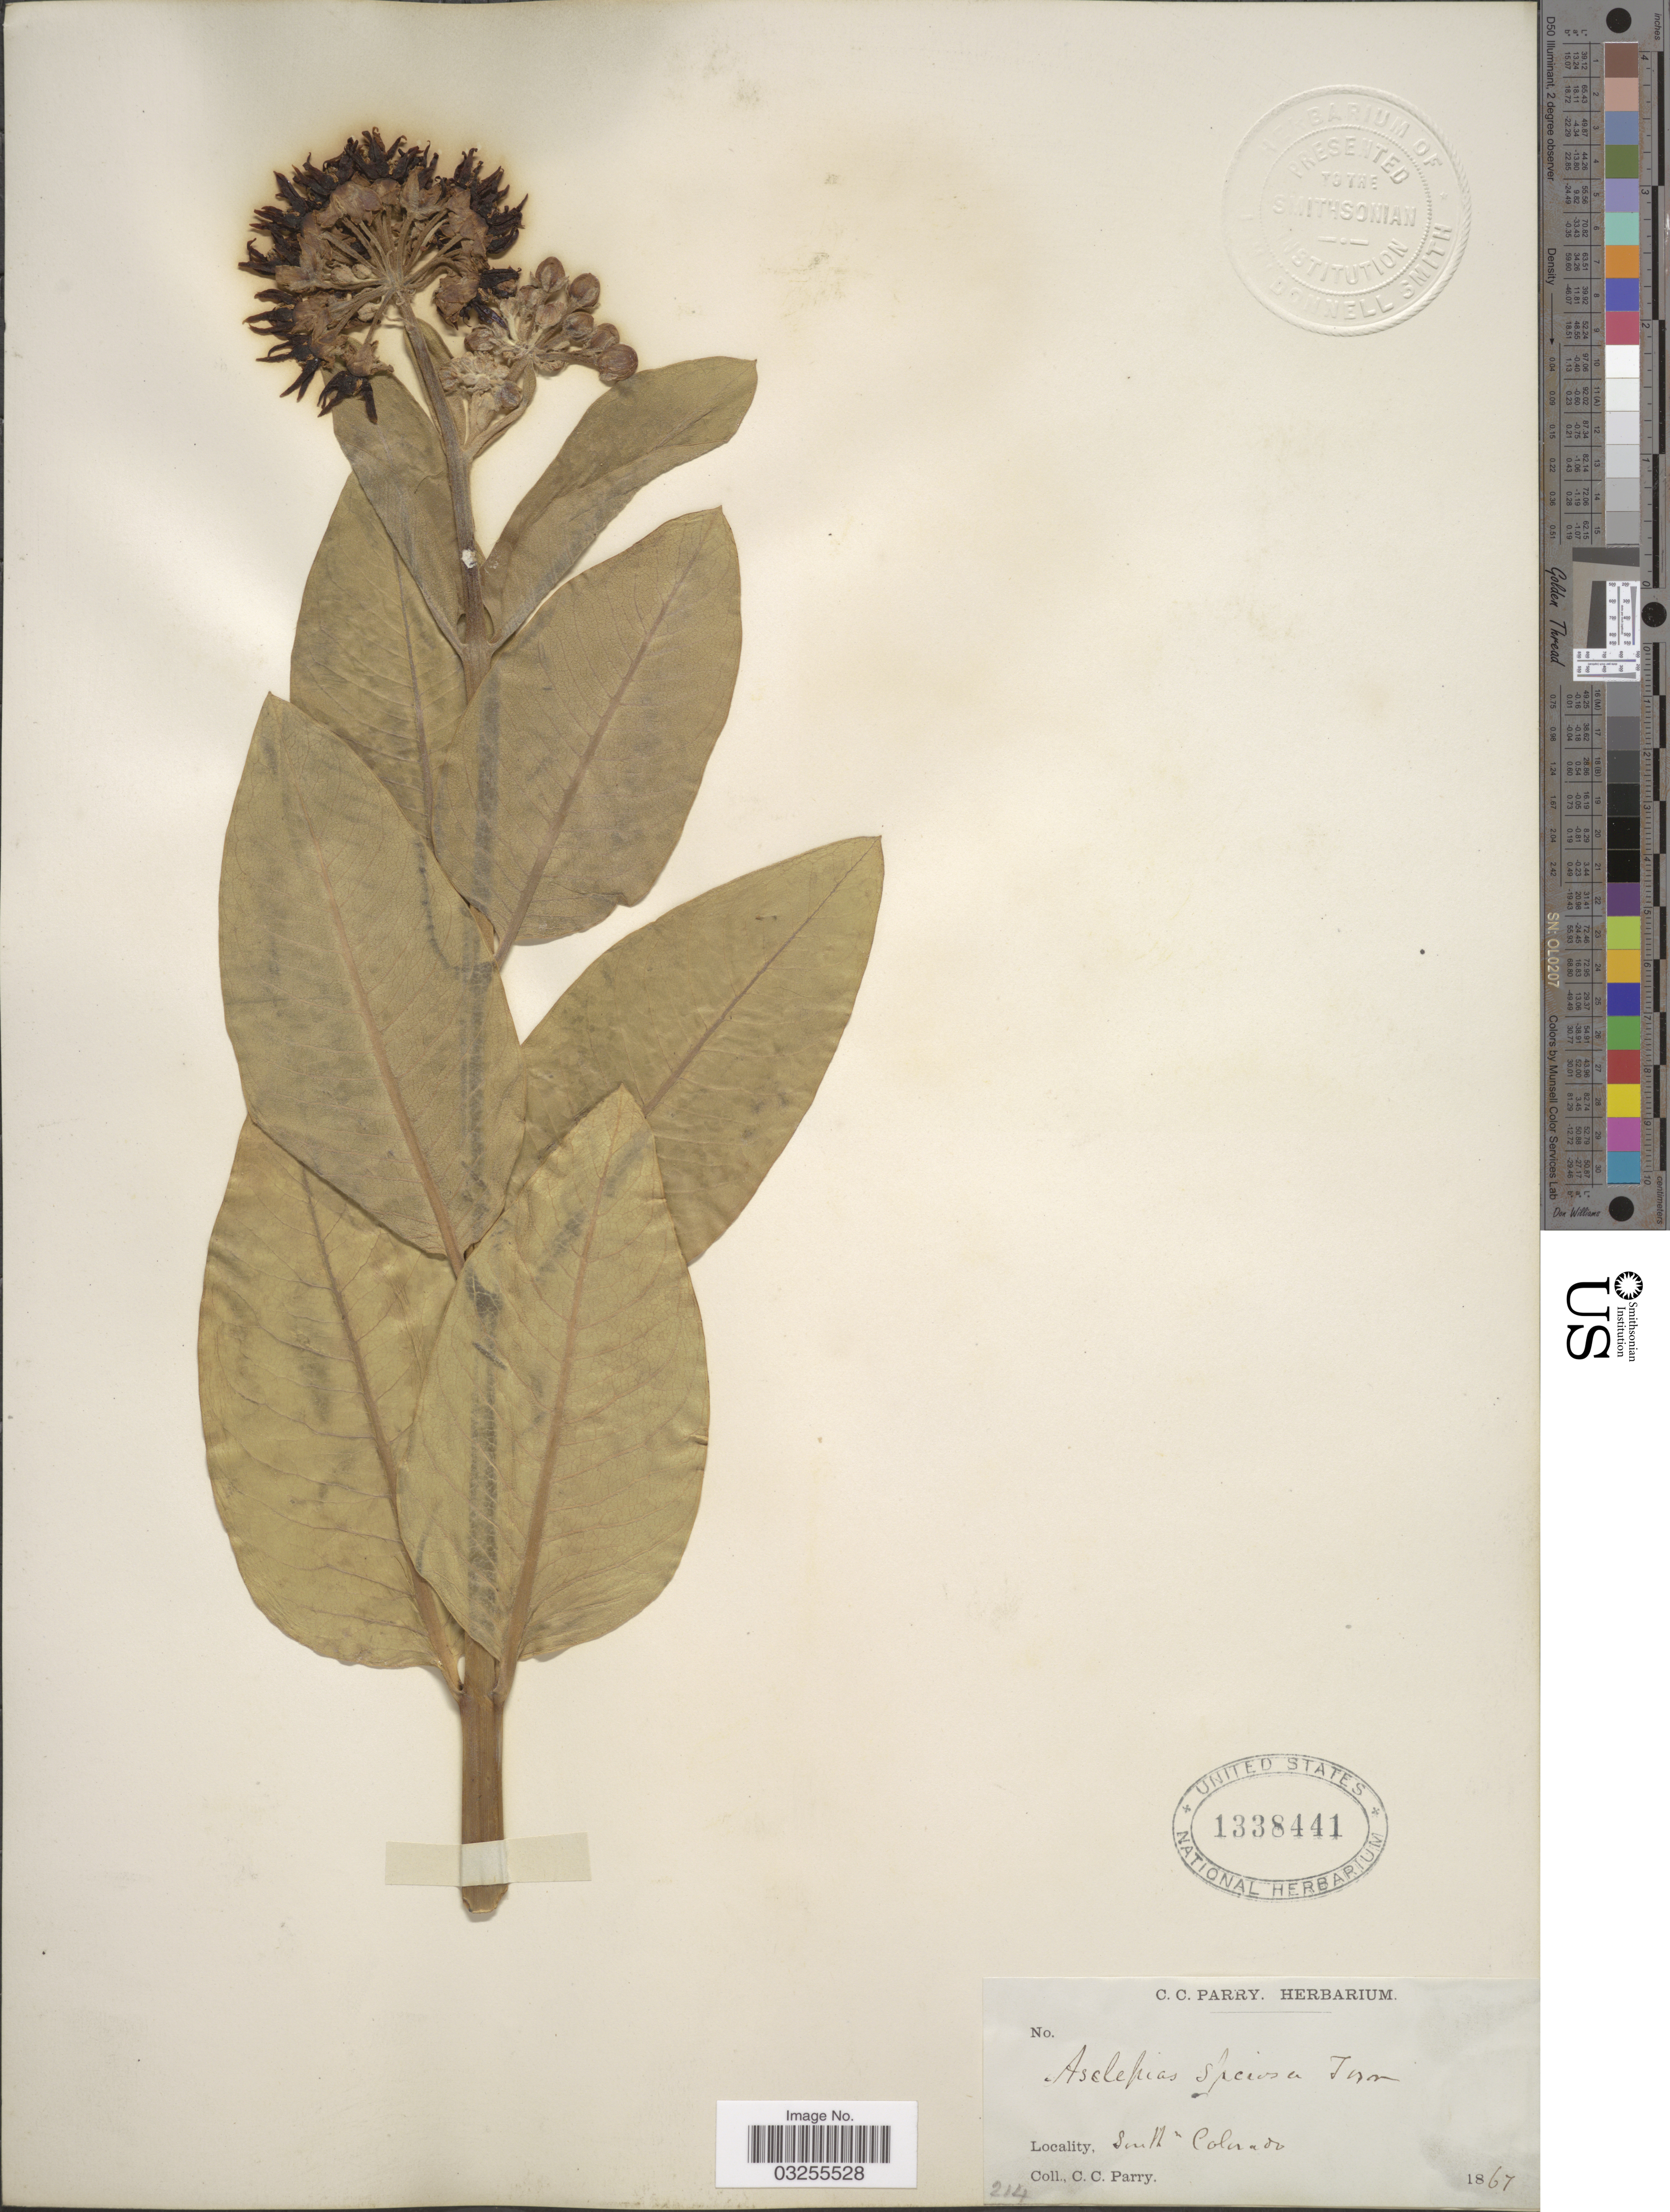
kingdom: Plantae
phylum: Tracheophyta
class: Magnoliopsida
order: Gentianales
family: Apocynaceae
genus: Asclepias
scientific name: Asclepias speciosa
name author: Torr.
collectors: C. C. Parry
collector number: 214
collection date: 1867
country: United States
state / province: Colorado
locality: South Colorado.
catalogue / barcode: US 1338441